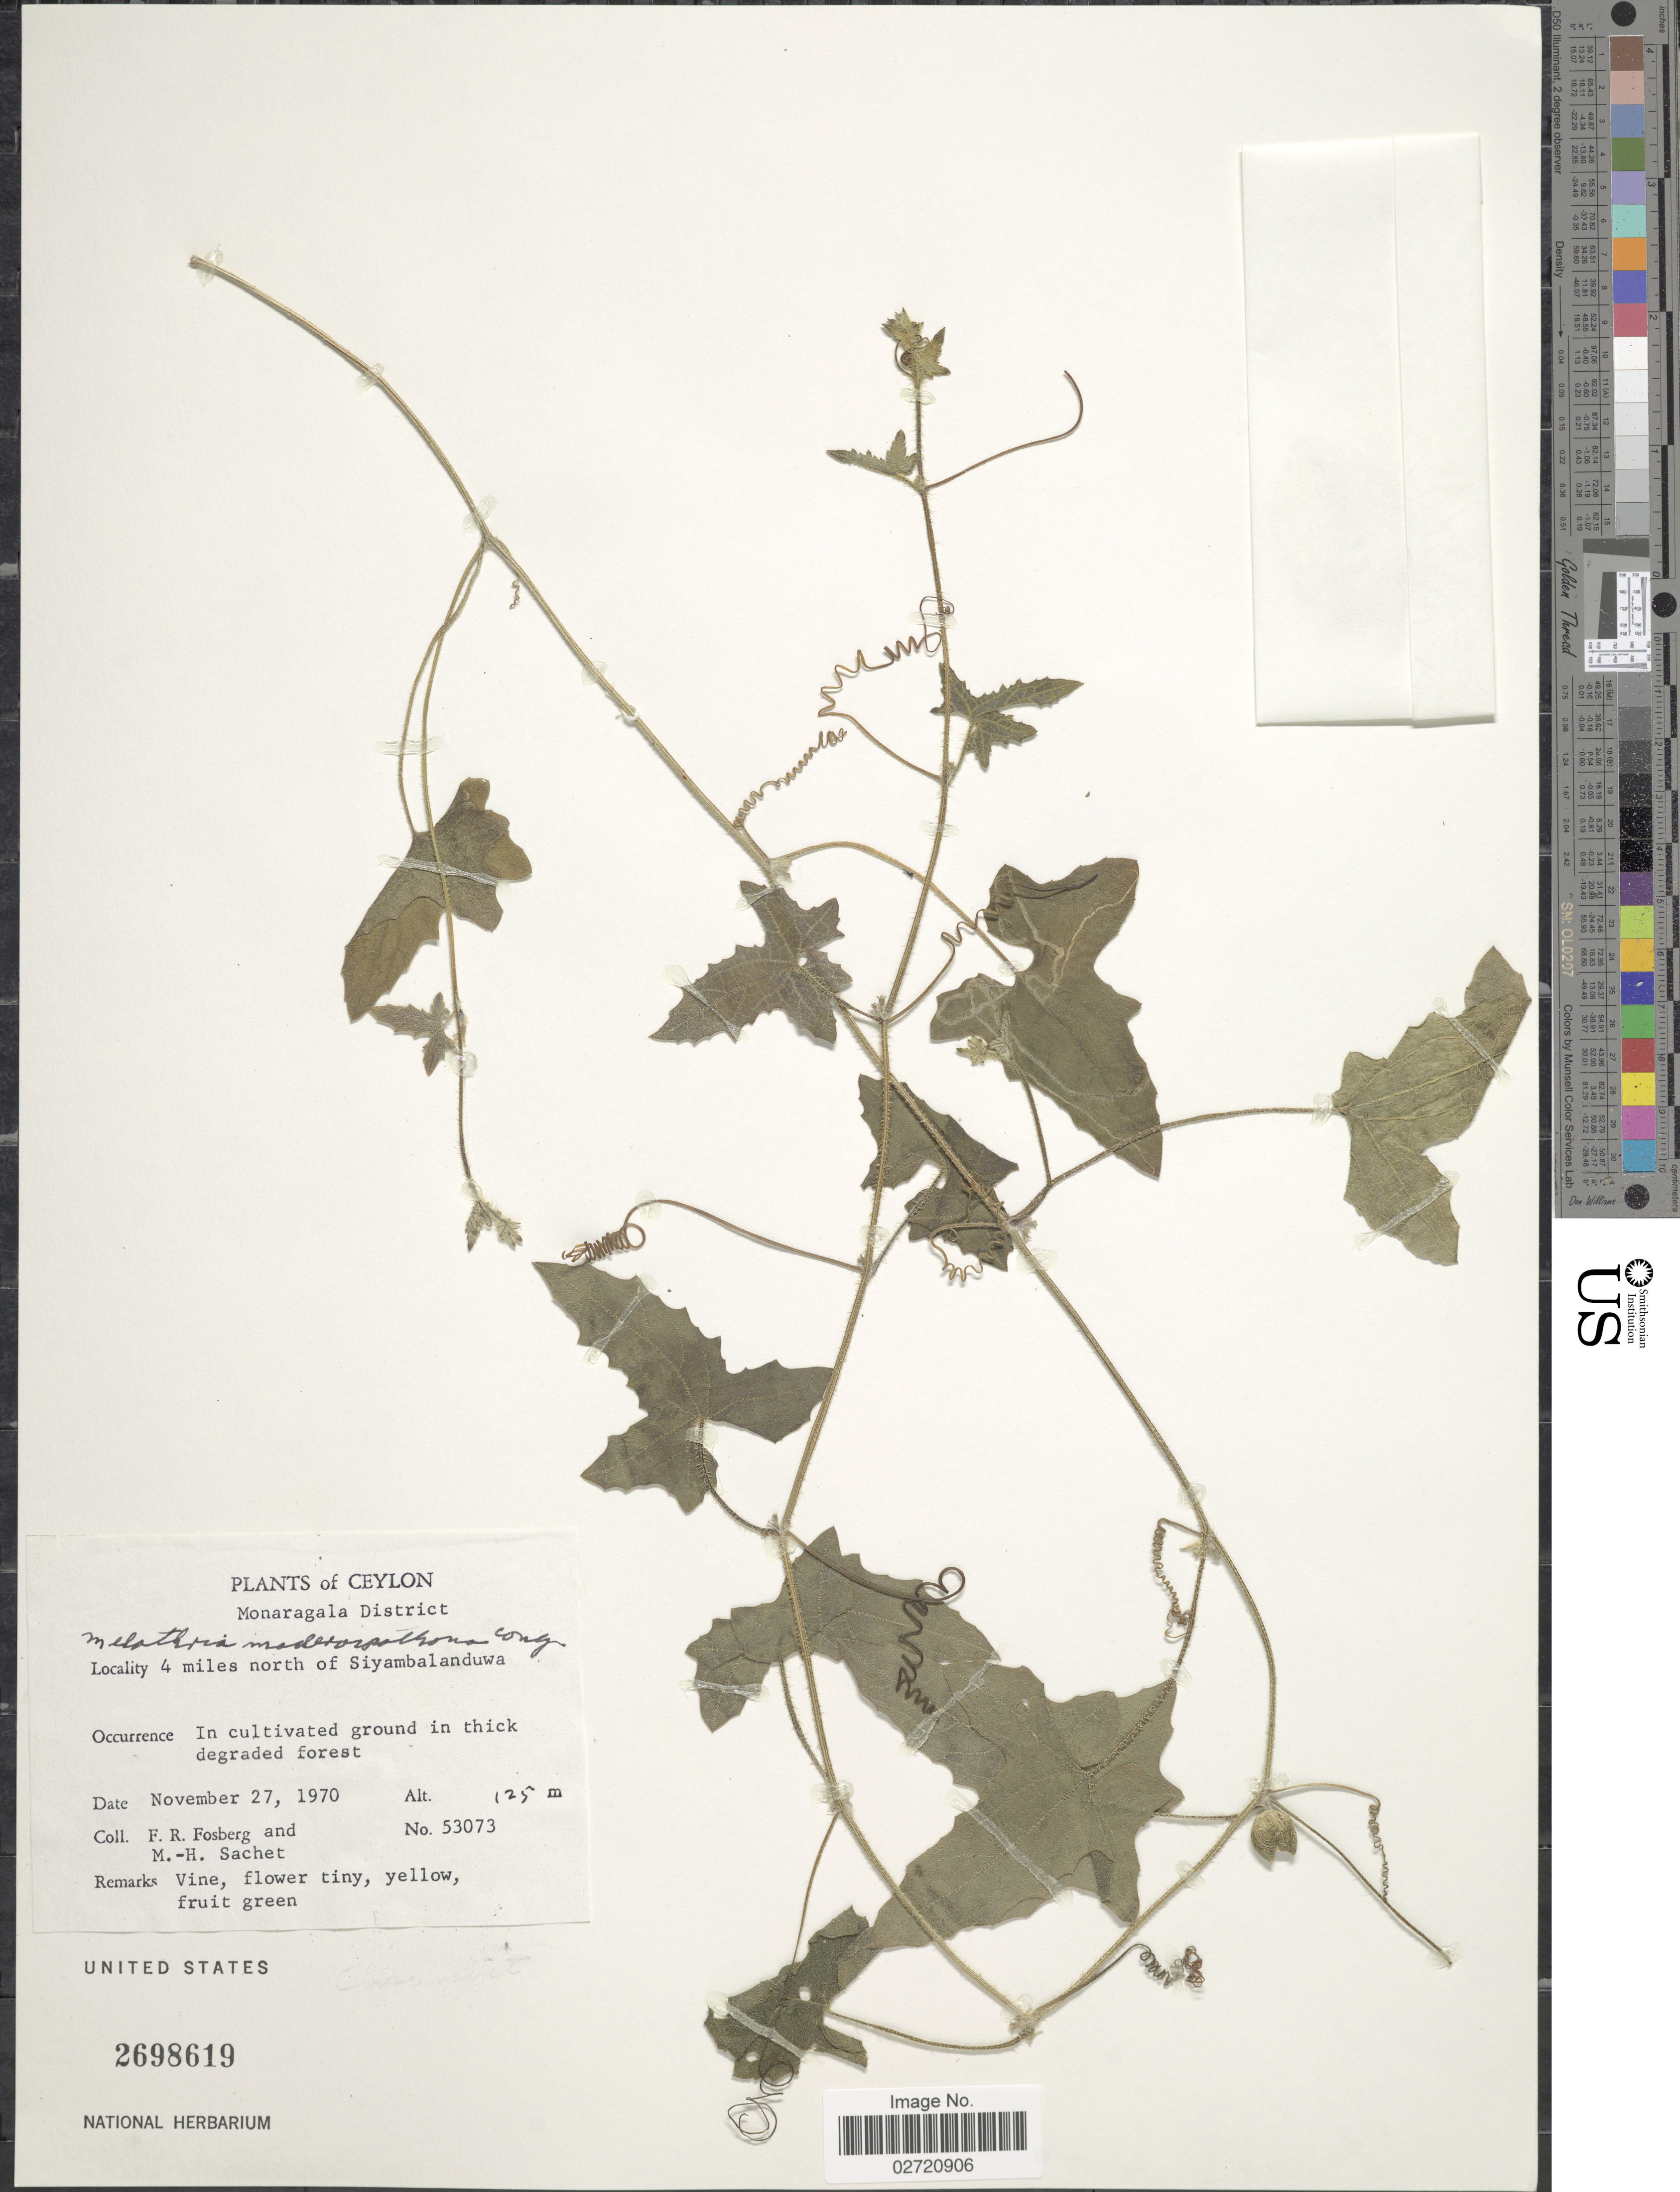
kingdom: Plantae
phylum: Tracheophyta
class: Magnoliopsida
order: Cucurbitales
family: Cucurbitaceae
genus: Cucumis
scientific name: Cucumis maderaspatanus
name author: L.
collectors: F. R. Fosberg & M.-H. Sachet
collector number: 53073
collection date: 1970-11-27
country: Sri Lanka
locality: Ceylon. Monaragala District. 4 miles north of Siyambalanduwa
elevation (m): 125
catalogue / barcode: US 2698619